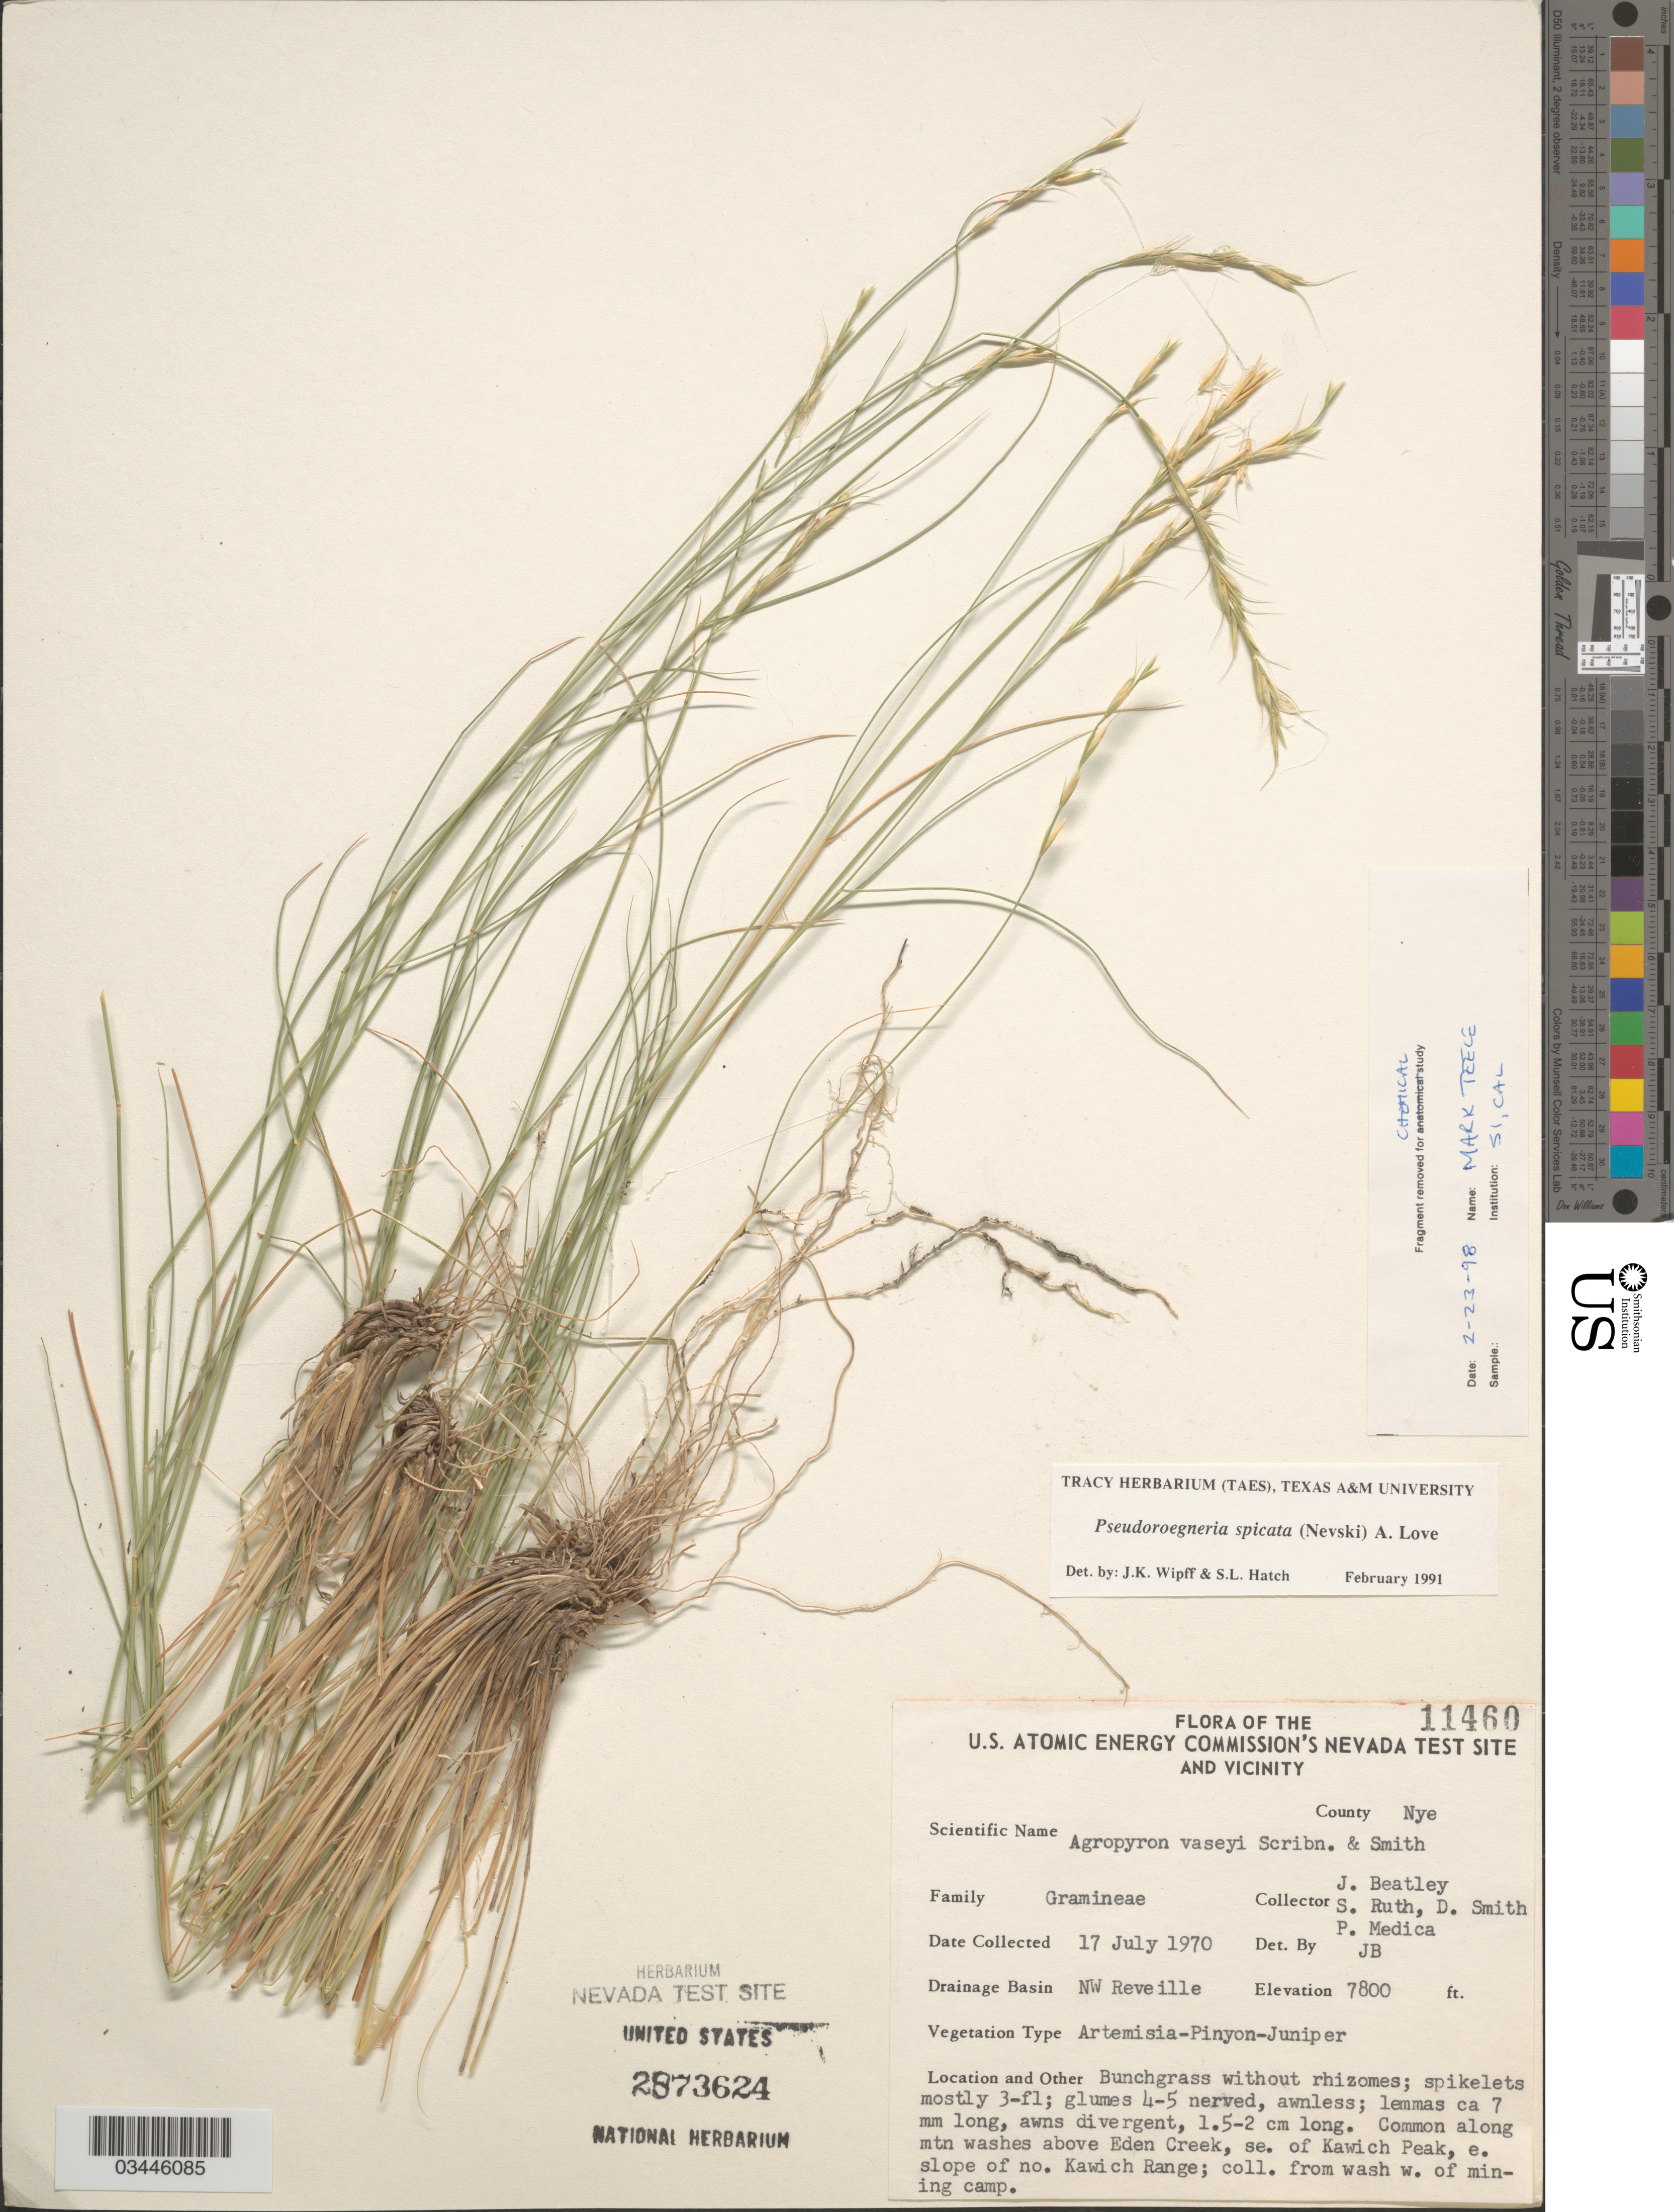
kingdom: Plantae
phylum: Tracheophyta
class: Liliopsida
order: Poales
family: Poaceae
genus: Pseudoroegneria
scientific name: Pseudoroegneria spicata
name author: (Pursh) Á. Löve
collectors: J. C. Beatley, S. Ruth, D. Smith & P. Medica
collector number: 11460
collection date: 1970-07-17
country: United States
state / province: Nevada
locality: The U.S. Atomic Energy Commission's Nevada Test Site and Vicinity. County Nye. Drainage Basin NW Reveille. Along mtn washes above Eden Creek, se. of Kawich Peak, e. slope of no. Kawich Range. From wash w. of mining camp.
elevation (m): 2377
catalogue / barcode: US 2873624